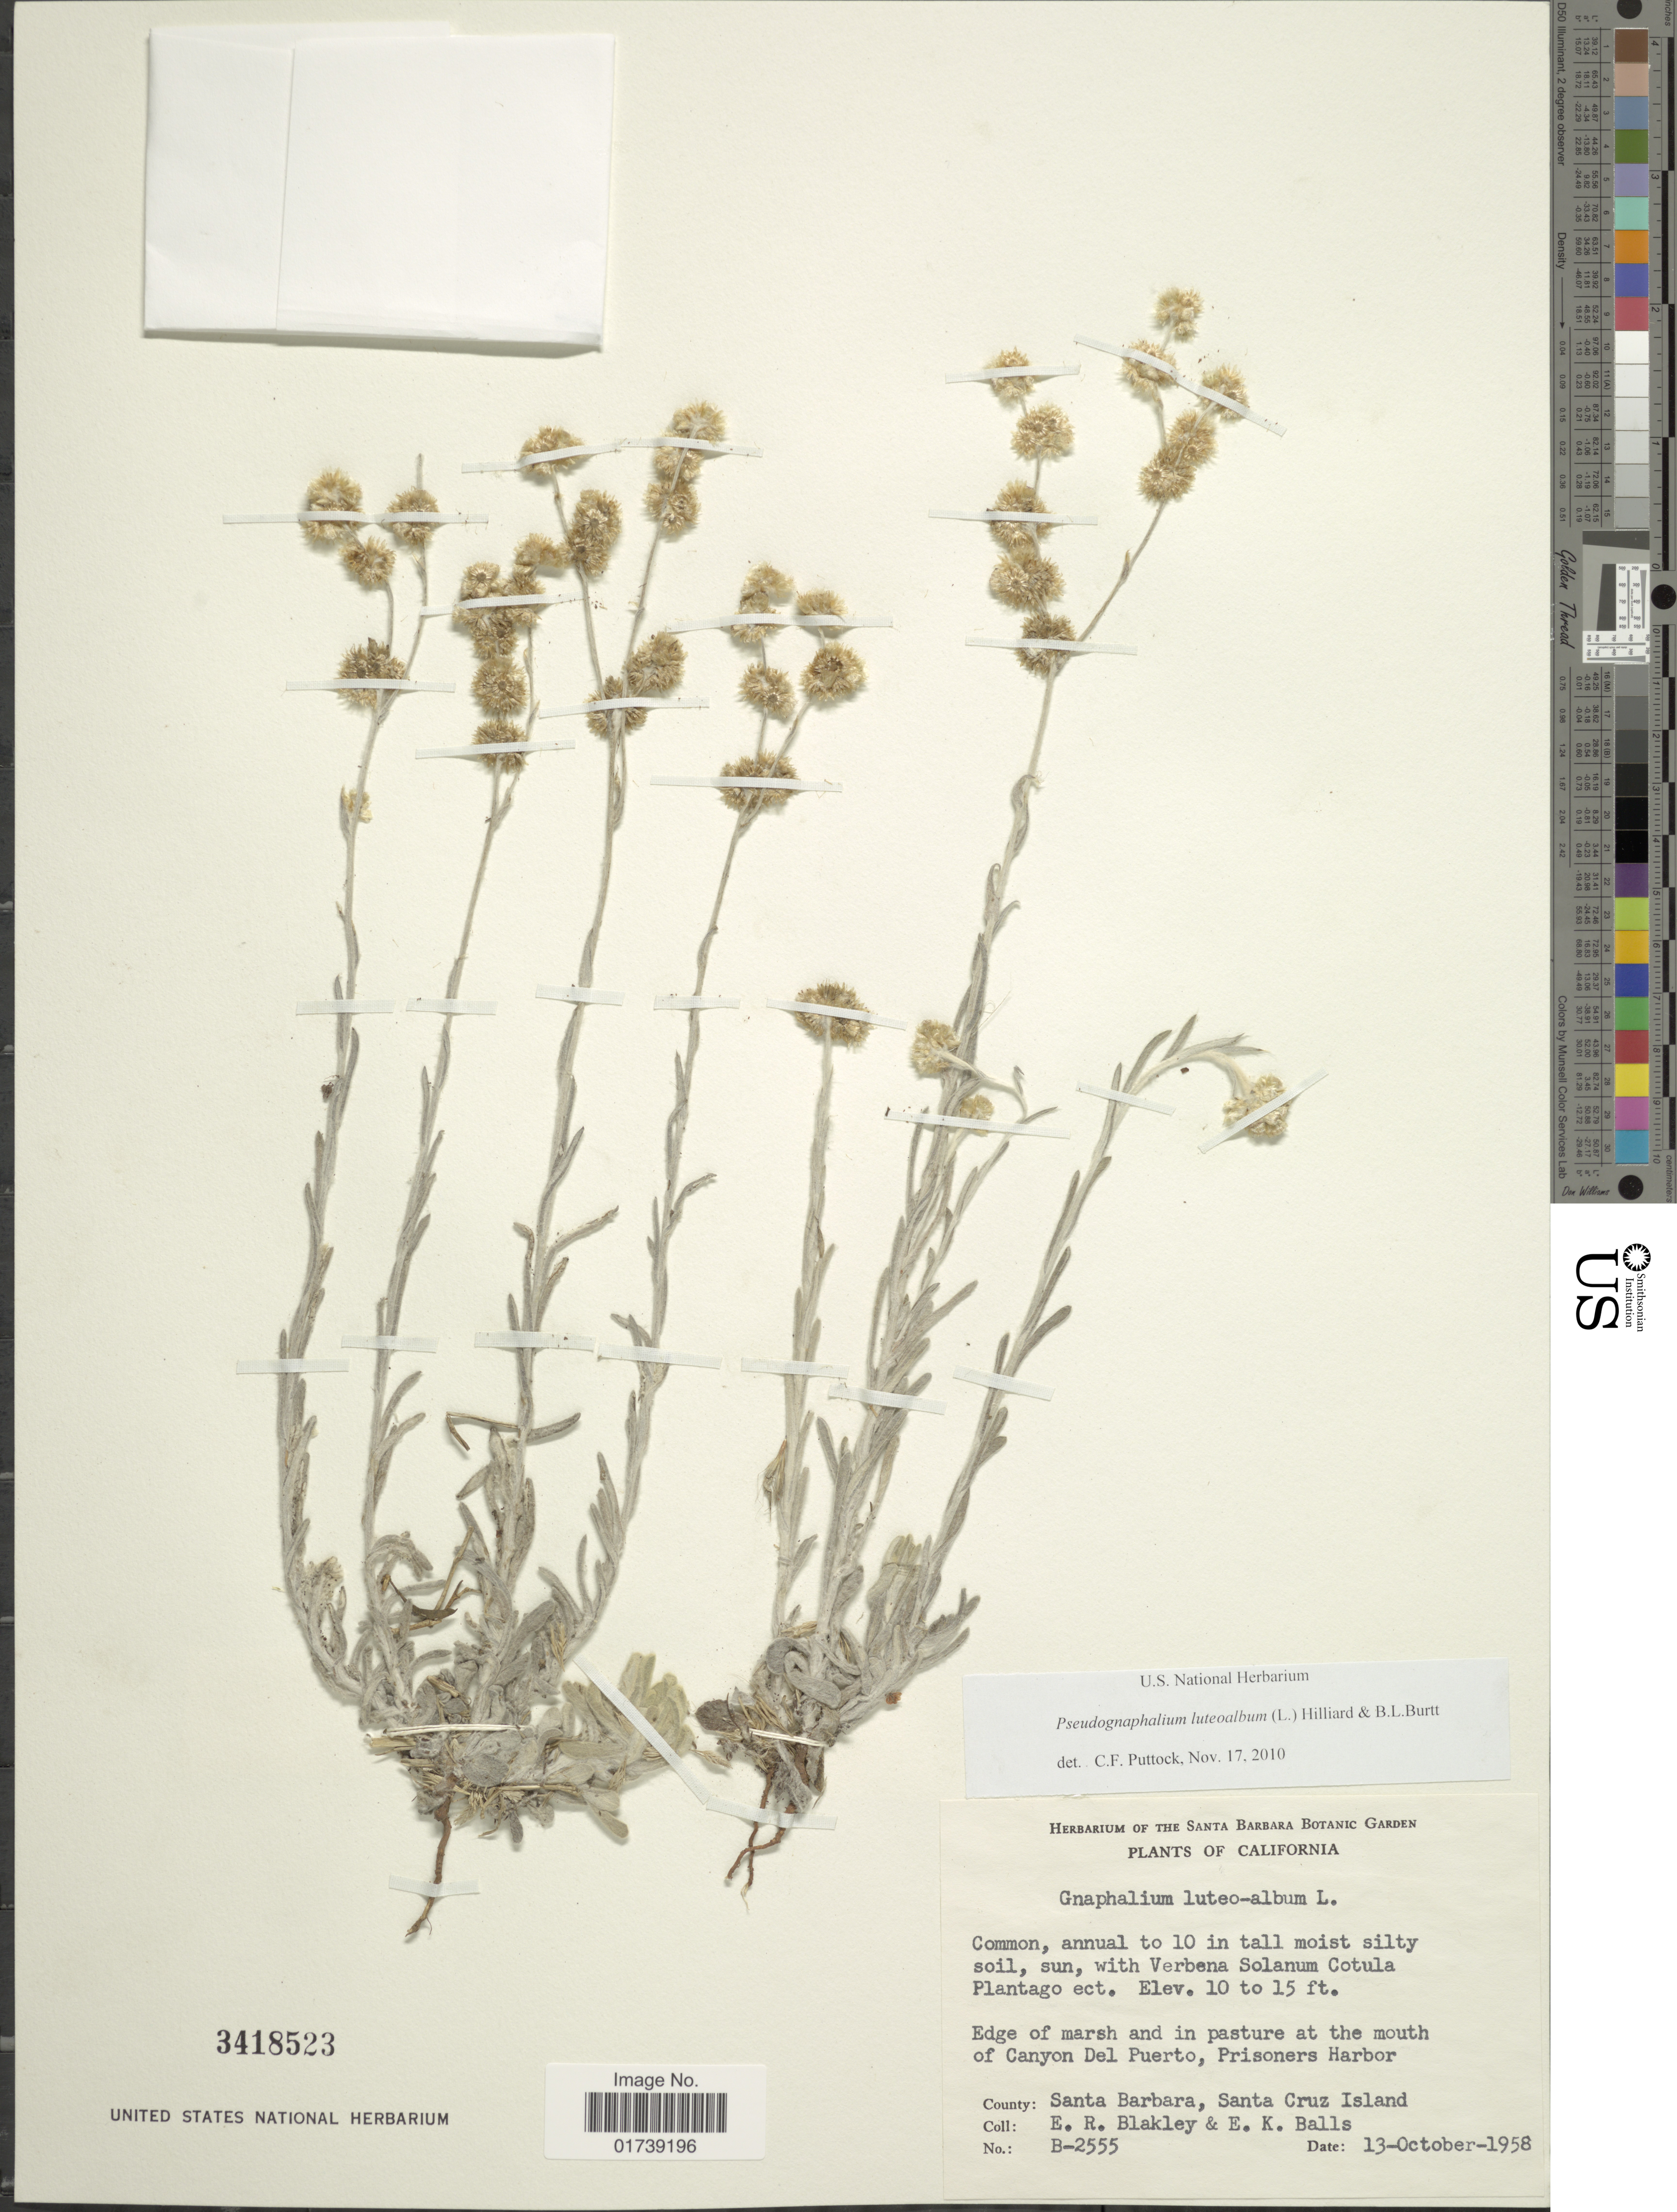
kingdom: Plantae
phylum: Tracheophyta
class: Magnoliopsida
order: Asterales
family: Asteraceae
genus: Pseudognaphalium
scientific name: Pseudognaphalium luteoalbum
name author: (L.) Hilliard & B.L. Burtt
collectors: E. R. Blakley & E. K. Balls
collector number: B2555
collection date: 1958-10-13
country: United States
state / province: California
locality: Edge of marsh and in pasture at the mouth of Canyon Del Puerto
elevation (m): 3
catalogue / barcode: US 3418523